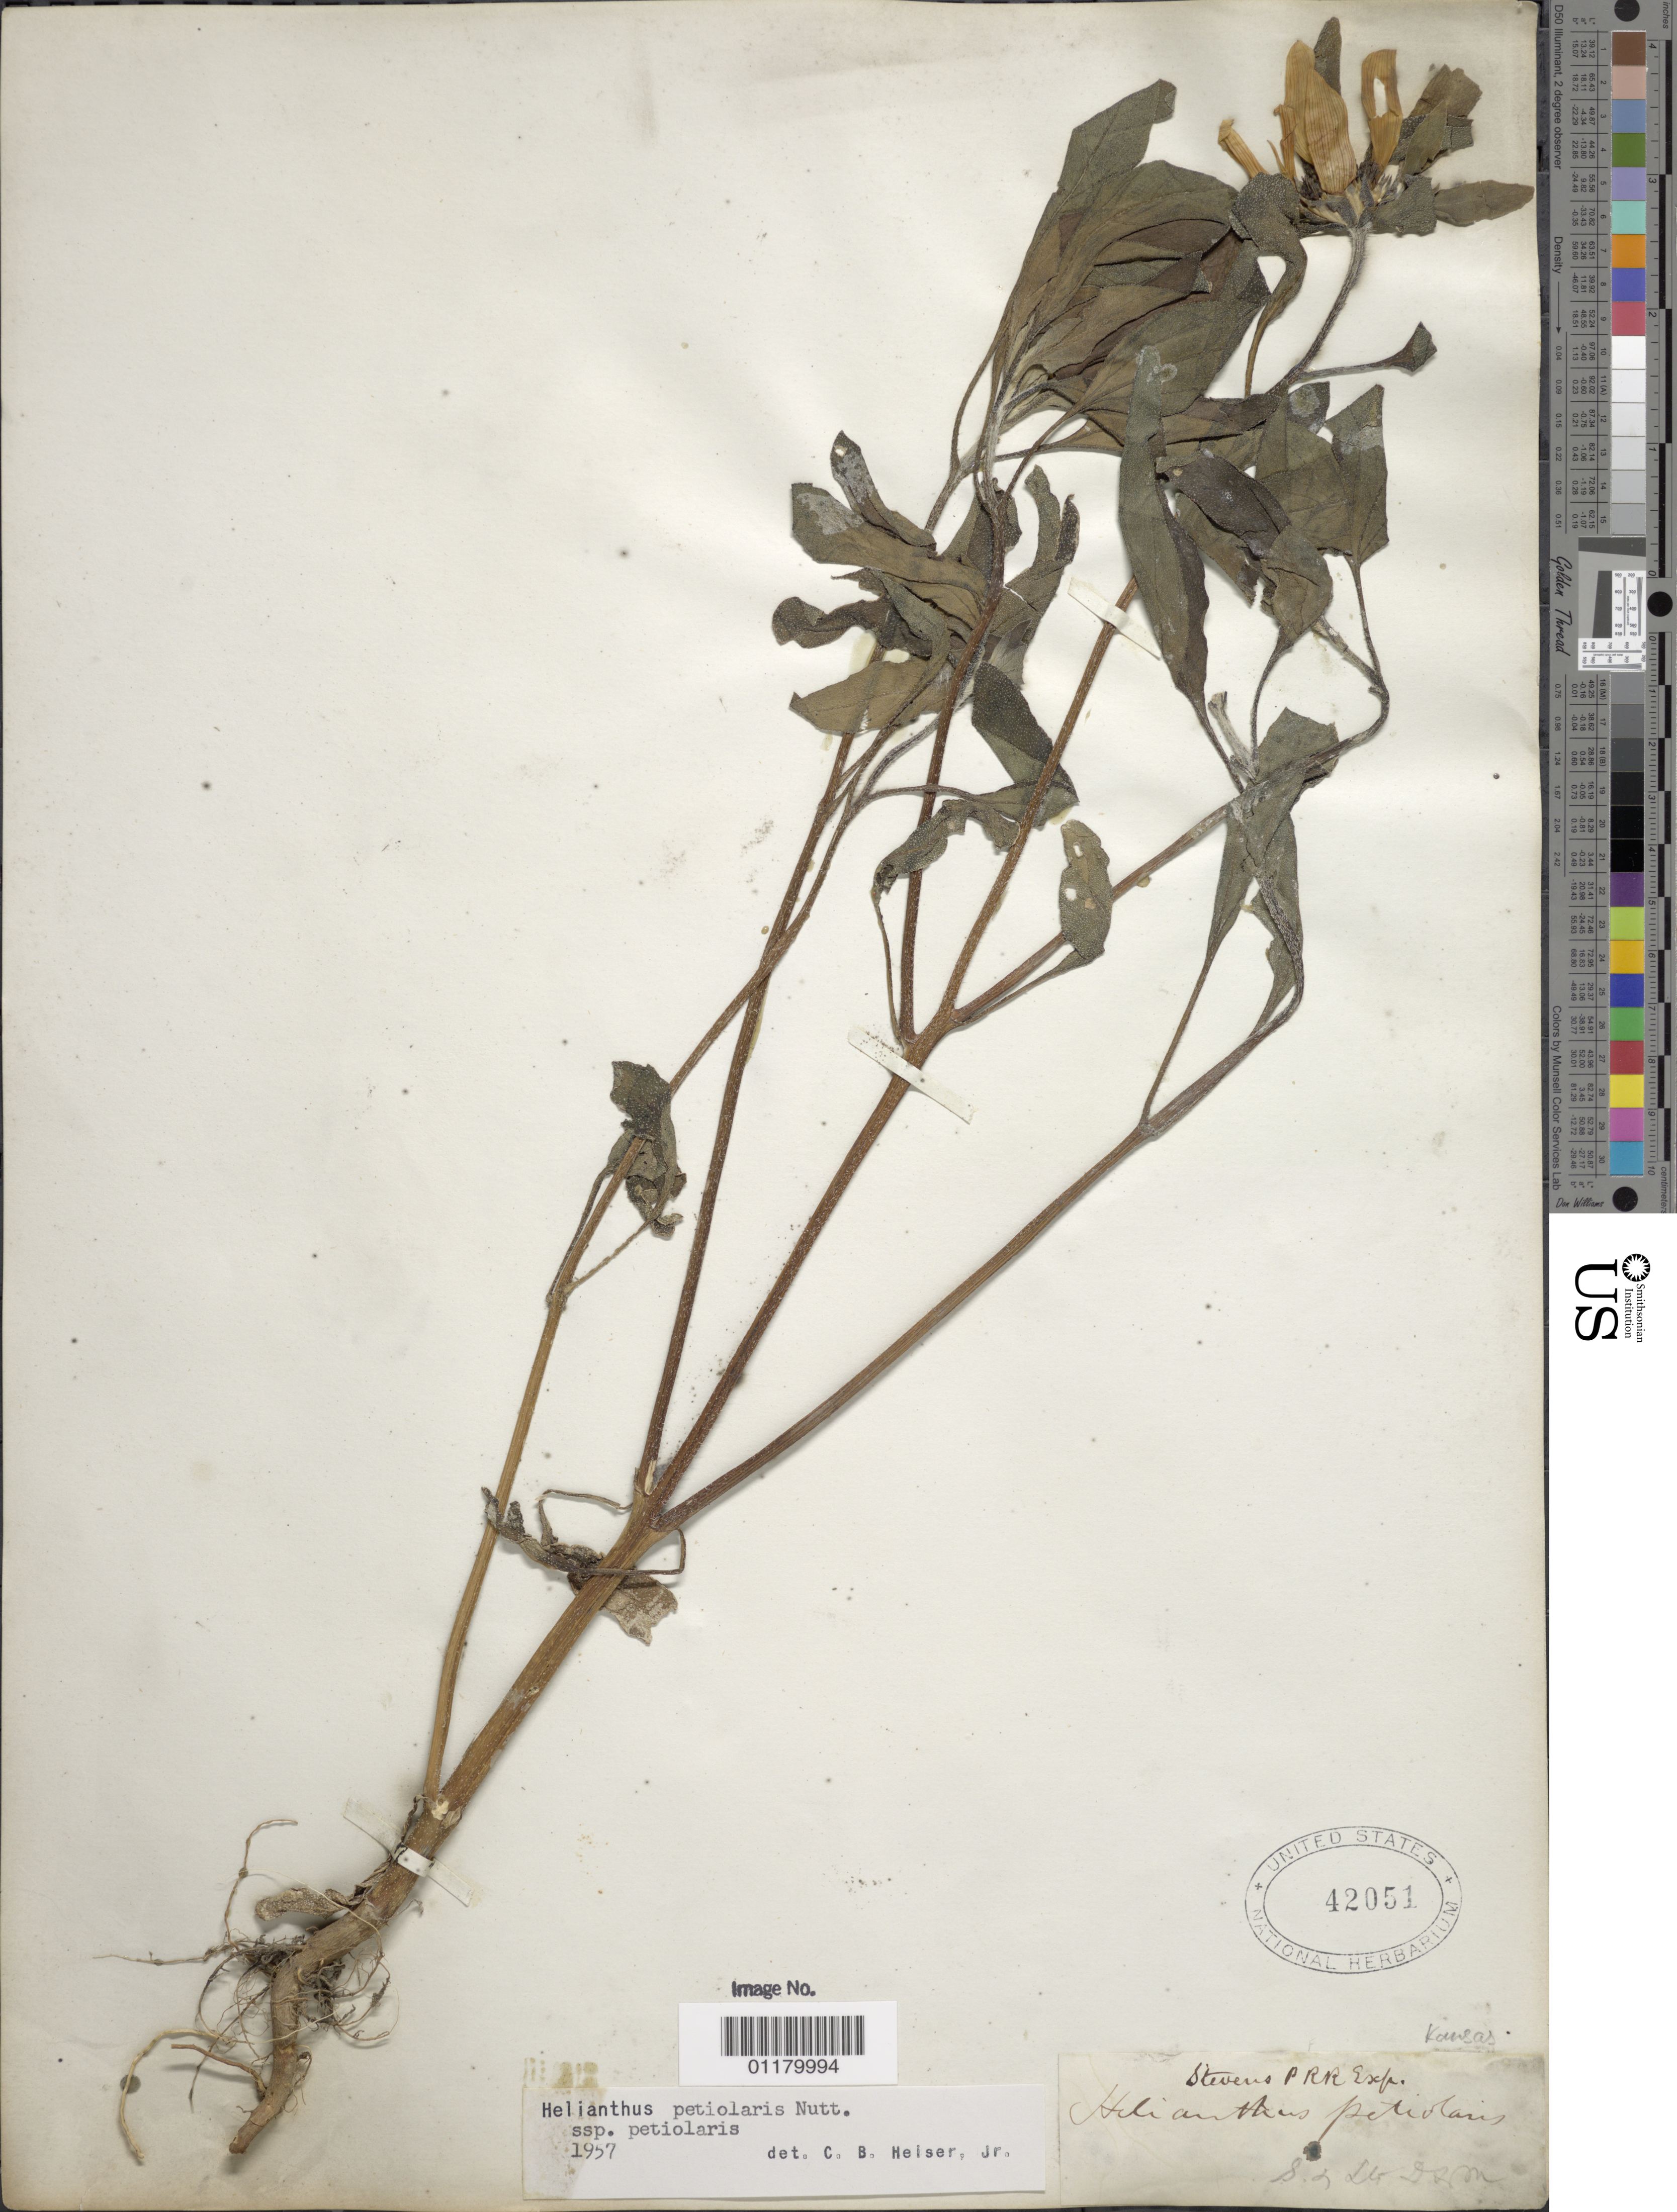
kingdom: Plantae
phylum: Tracheophyta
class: Magnoliopsida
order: Asterales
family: Asteraceae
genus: Helianthus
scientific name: Helianthus petiolaris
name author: Nutt.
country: United States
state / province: Kansas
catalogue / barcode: US 42051